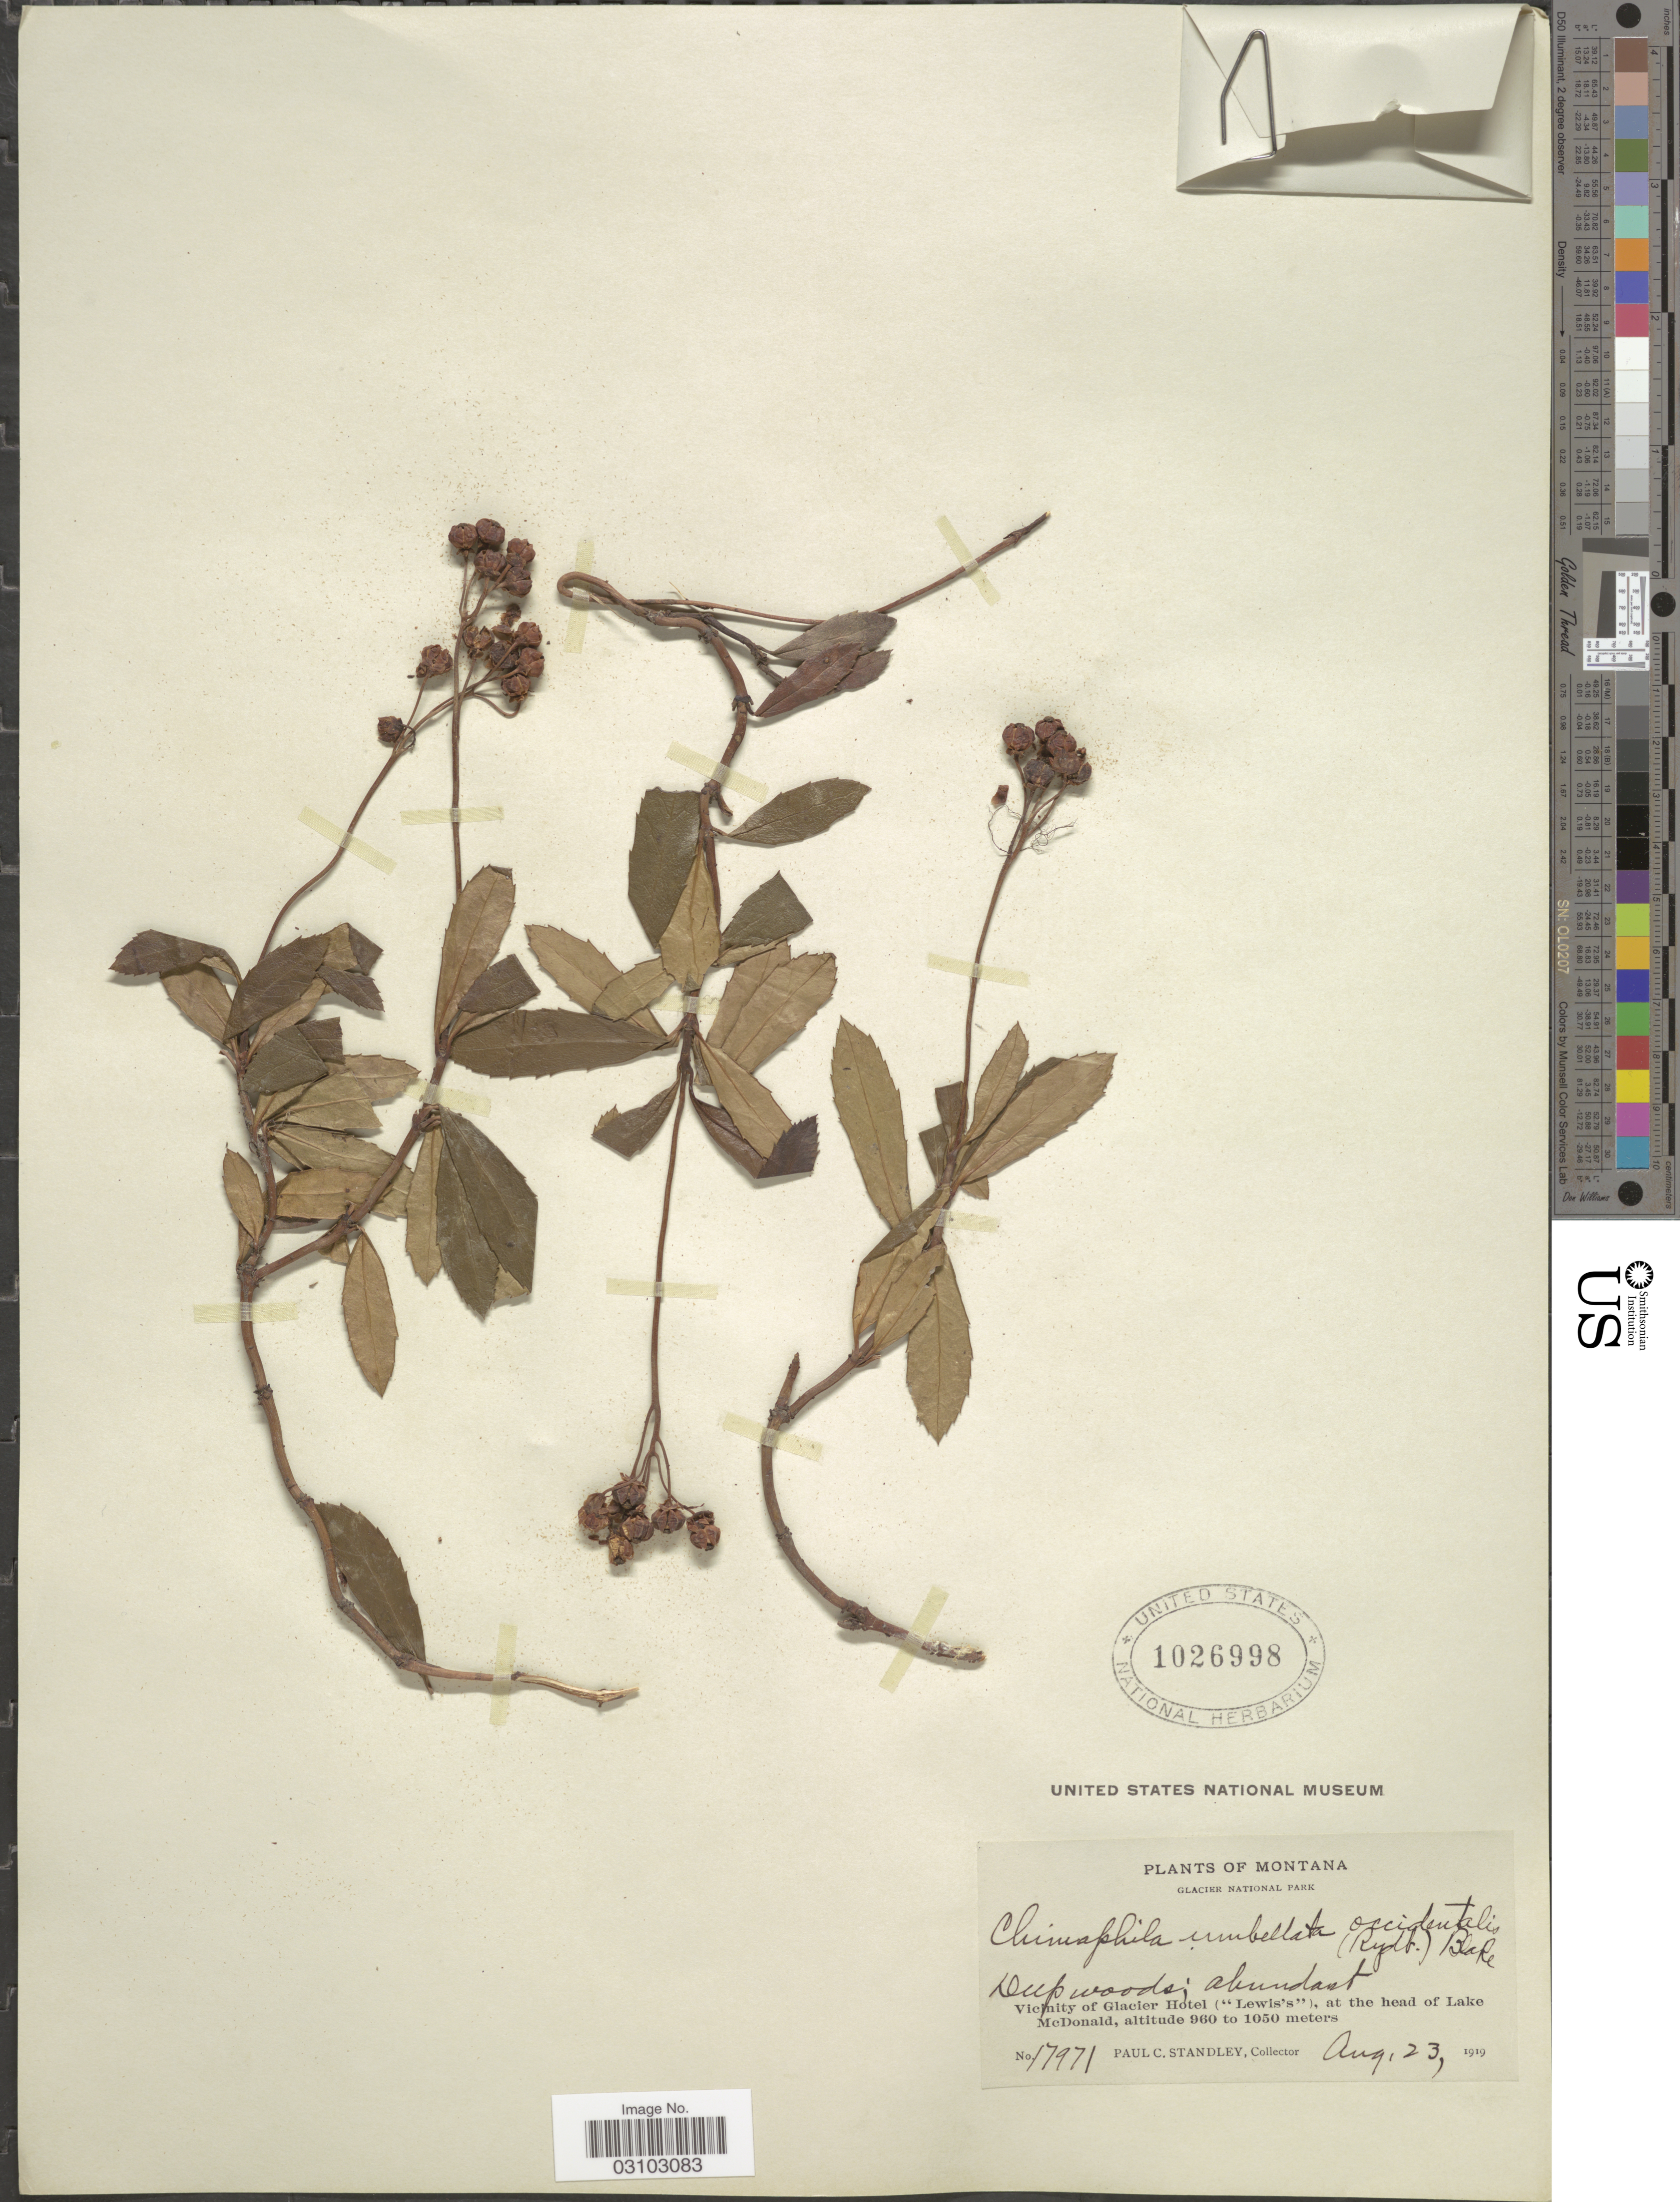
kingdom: Plantae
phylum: Tracheophyta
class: Magnoliopsida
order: Ericales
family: Ericaceae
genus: Chimaphila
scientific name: Chimaphila umbellata var. occidentalis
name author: (Rydb.) S.F. Blake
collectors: P. C. Standley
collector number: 17971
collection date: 1919-08-23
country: United States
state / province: Montana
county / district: Flathead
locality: Glacier National Park, Vicinity of Glacier Hotel ("Lewis's"), at the head of Lake McDonald.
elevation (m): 960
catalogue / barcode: US 1026998